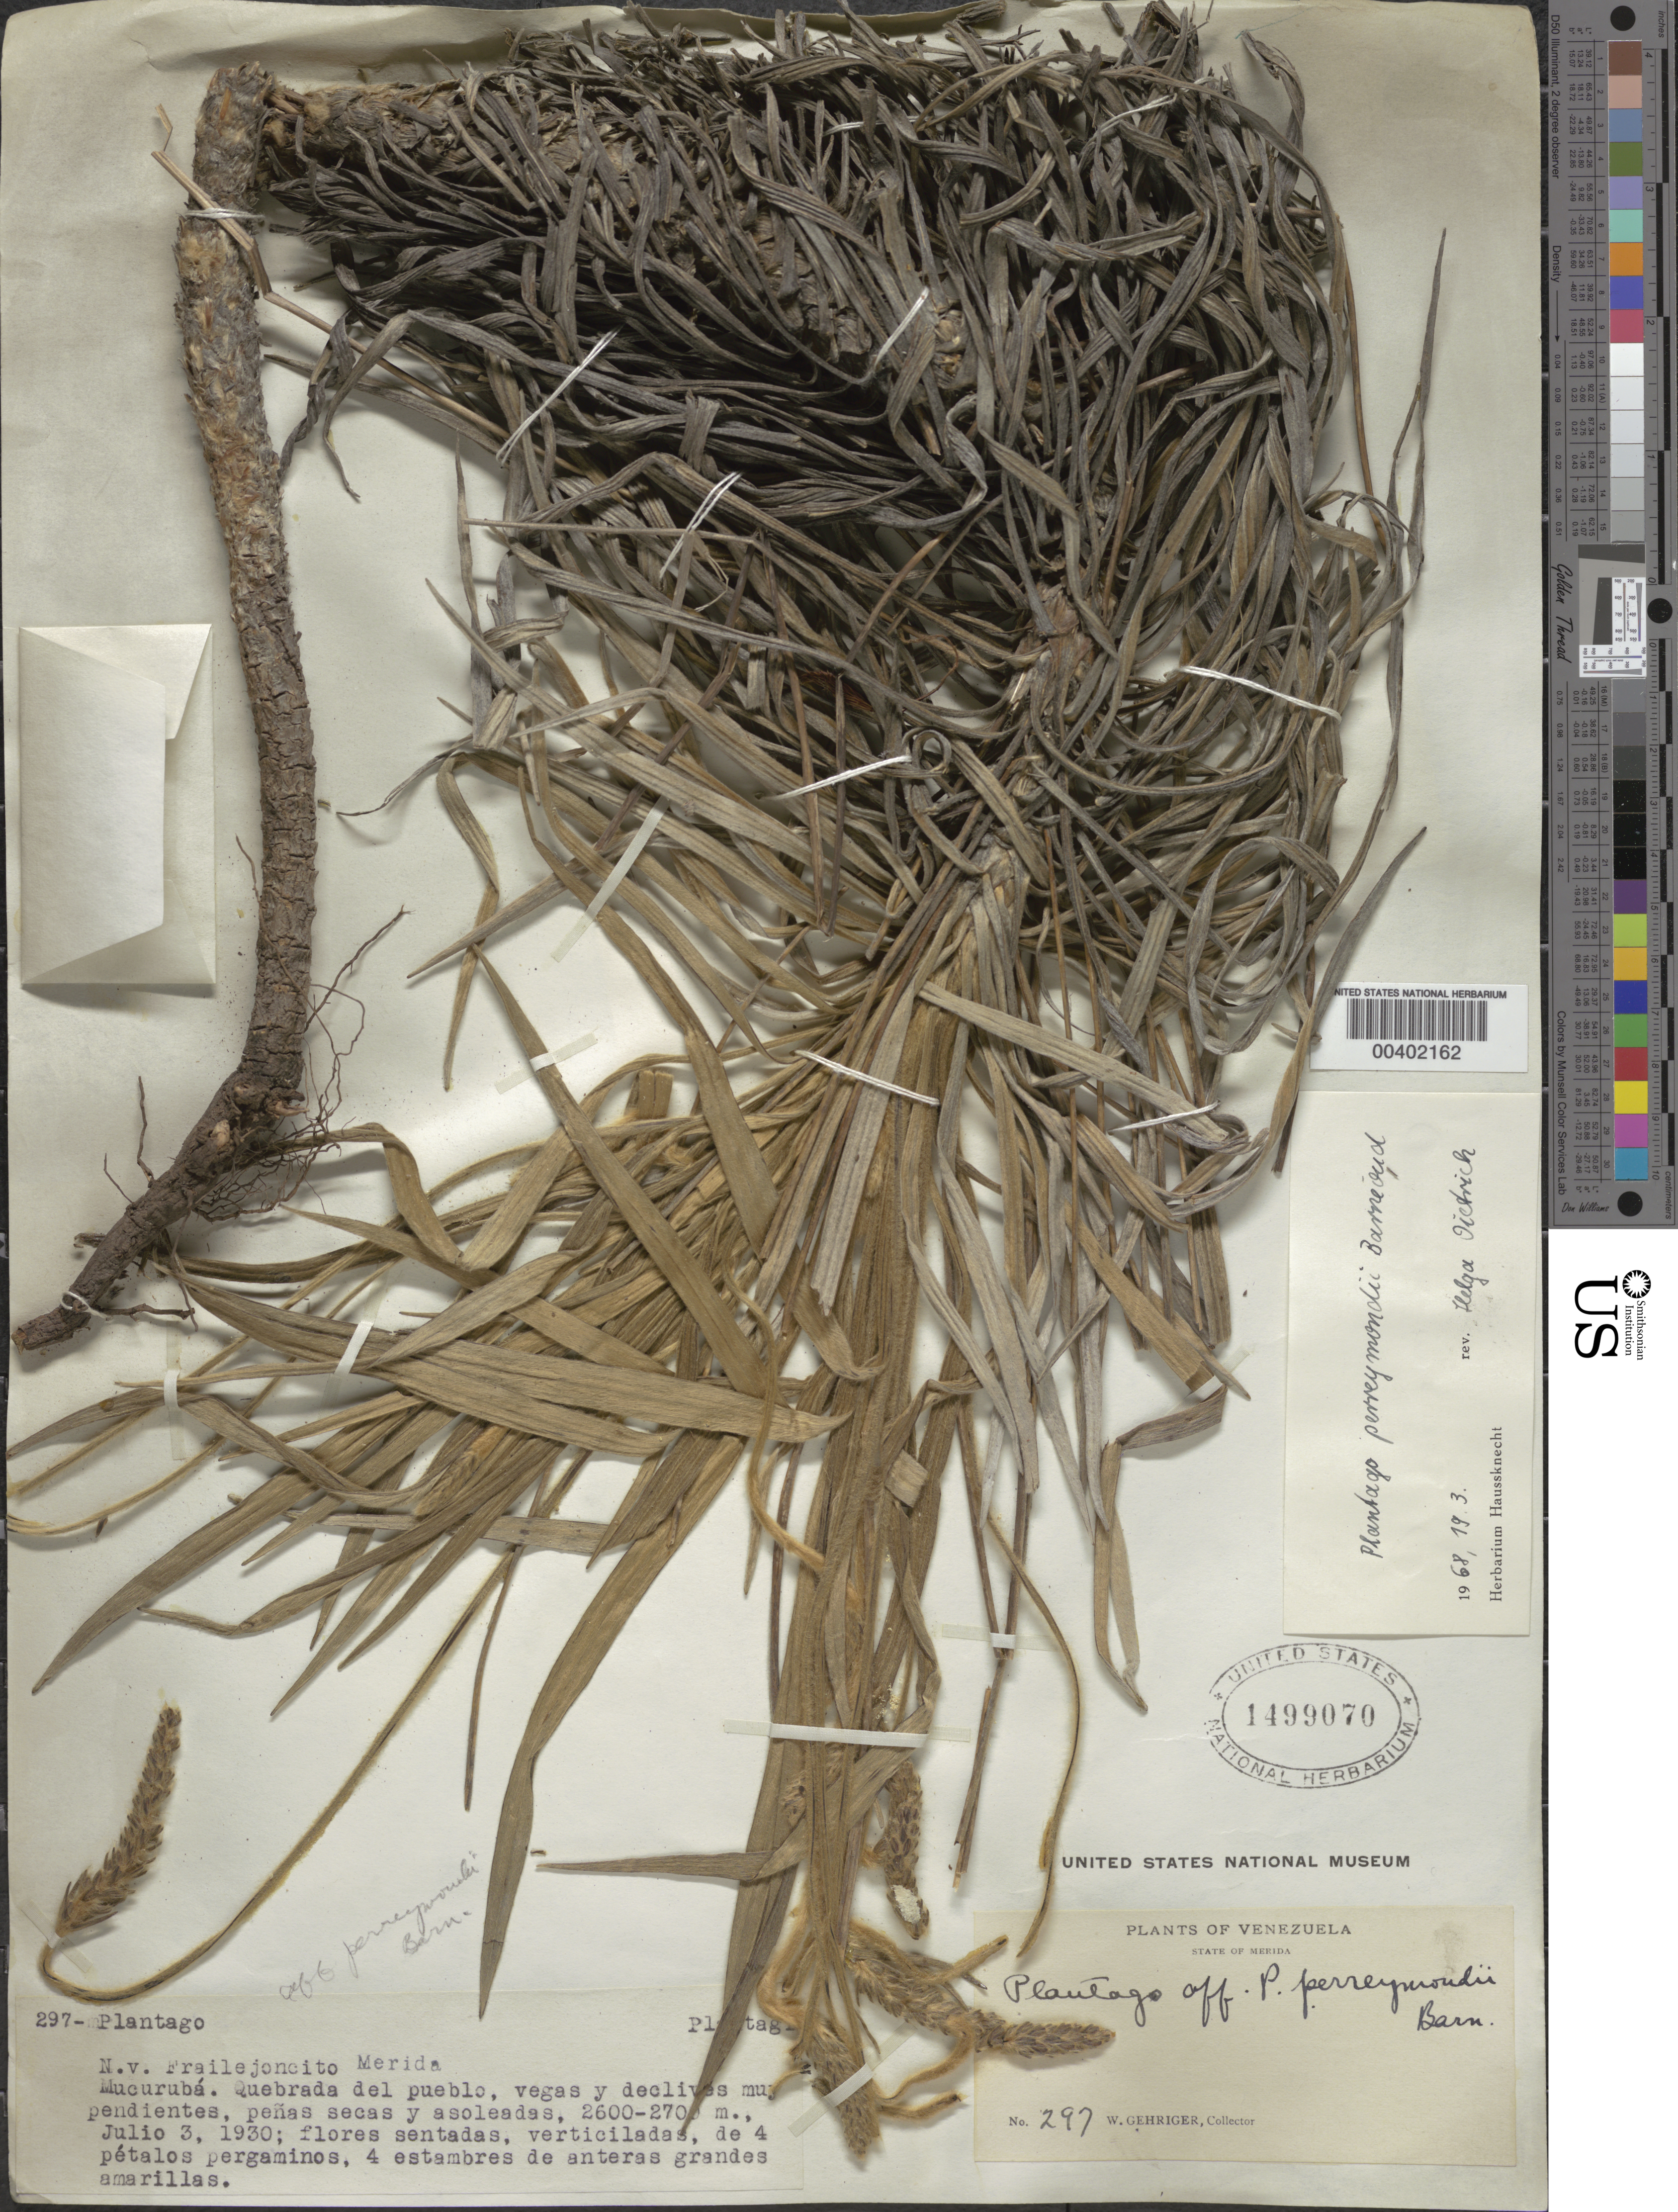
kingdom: Plantae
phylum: Tracheophyta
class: Magnoliopsida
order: Lamiales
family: Plantaginaceae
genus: Plantago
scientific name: Plantago sericea subsp. perrymondii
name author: (Barnéoud) Rahn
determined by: Dietrich, H.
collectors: W. Gehriger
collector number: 297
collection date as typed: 03 Jul 1930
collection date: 1930-07-03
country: Venezuela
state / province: Mérida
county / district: Rangel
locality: Mucurubá Mucuruba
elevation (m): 2600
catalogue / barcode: US 1499070